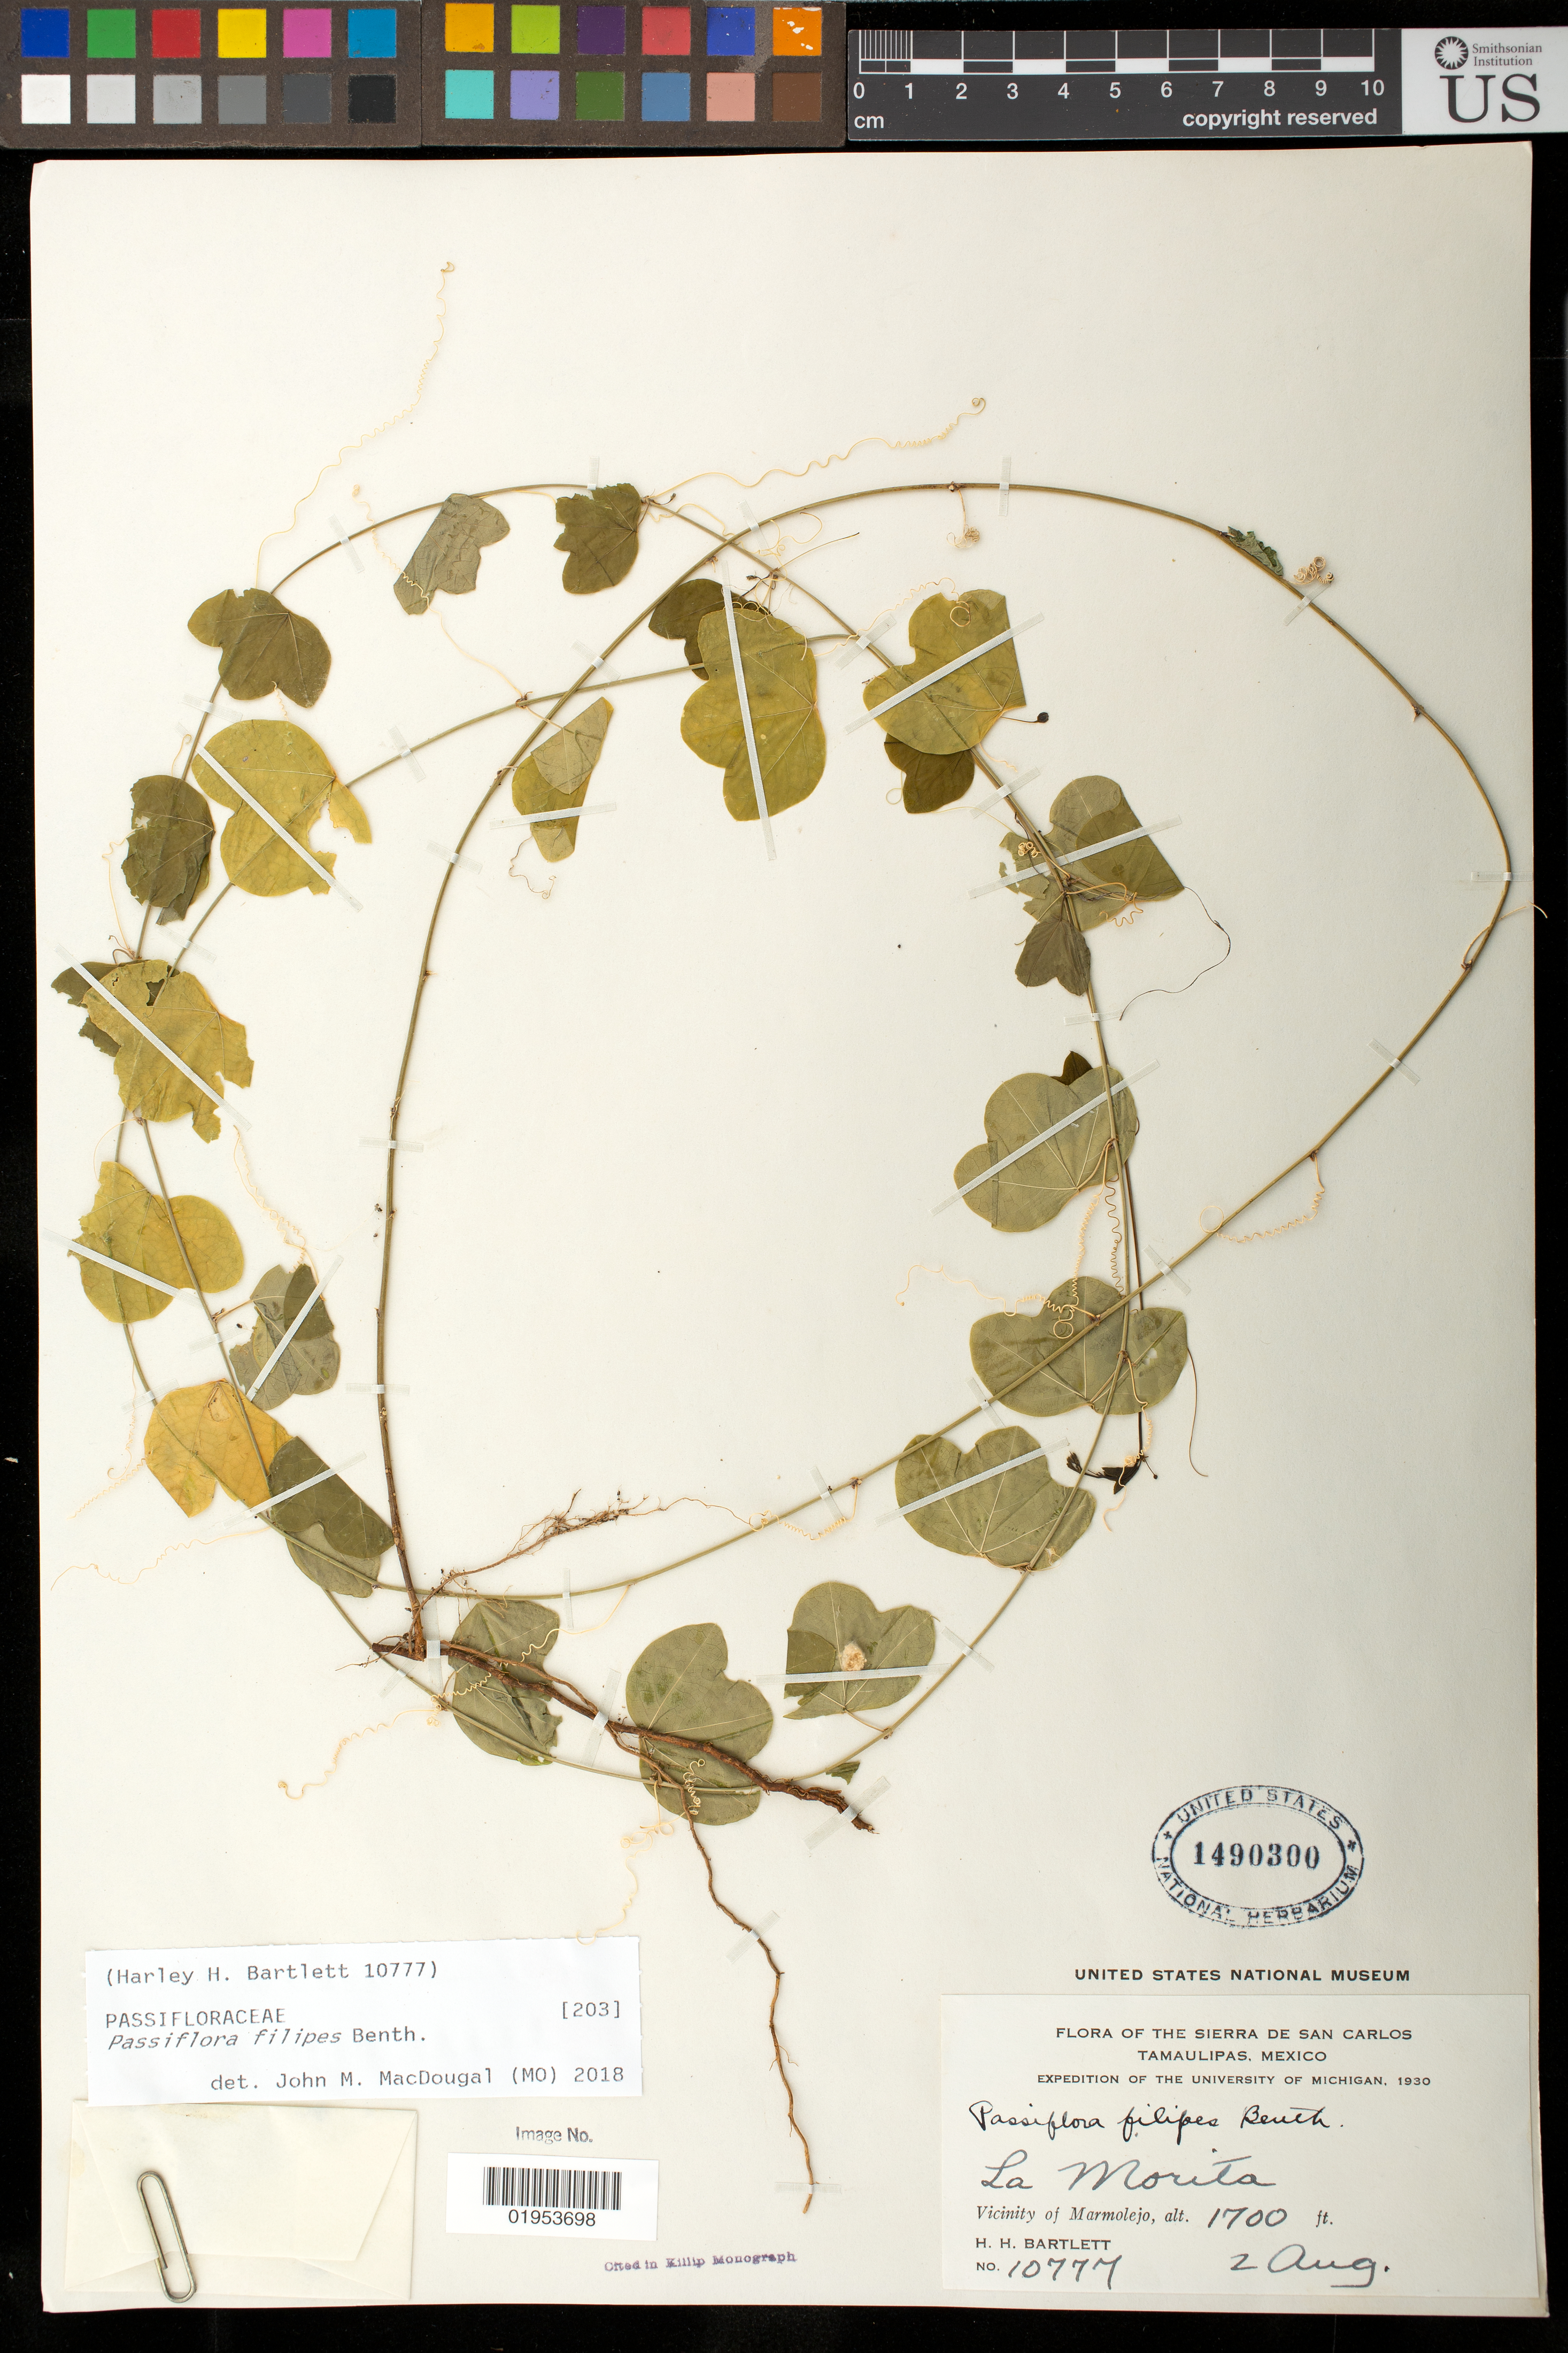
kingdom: Plantae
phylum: Tracheophyta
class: Magnoliopsida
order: Malpighiales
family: Passifloraceae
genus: Passiflora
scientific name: Passiflora filipes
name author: Benth.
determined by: MacDougal, John M.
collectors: H. H. Bartlett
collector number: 10777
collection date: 1930-08-02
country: Mexico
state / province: Tamaulipas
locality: La Morita, vicinity of Marmolejo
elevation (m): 518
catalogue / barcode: US 1490300